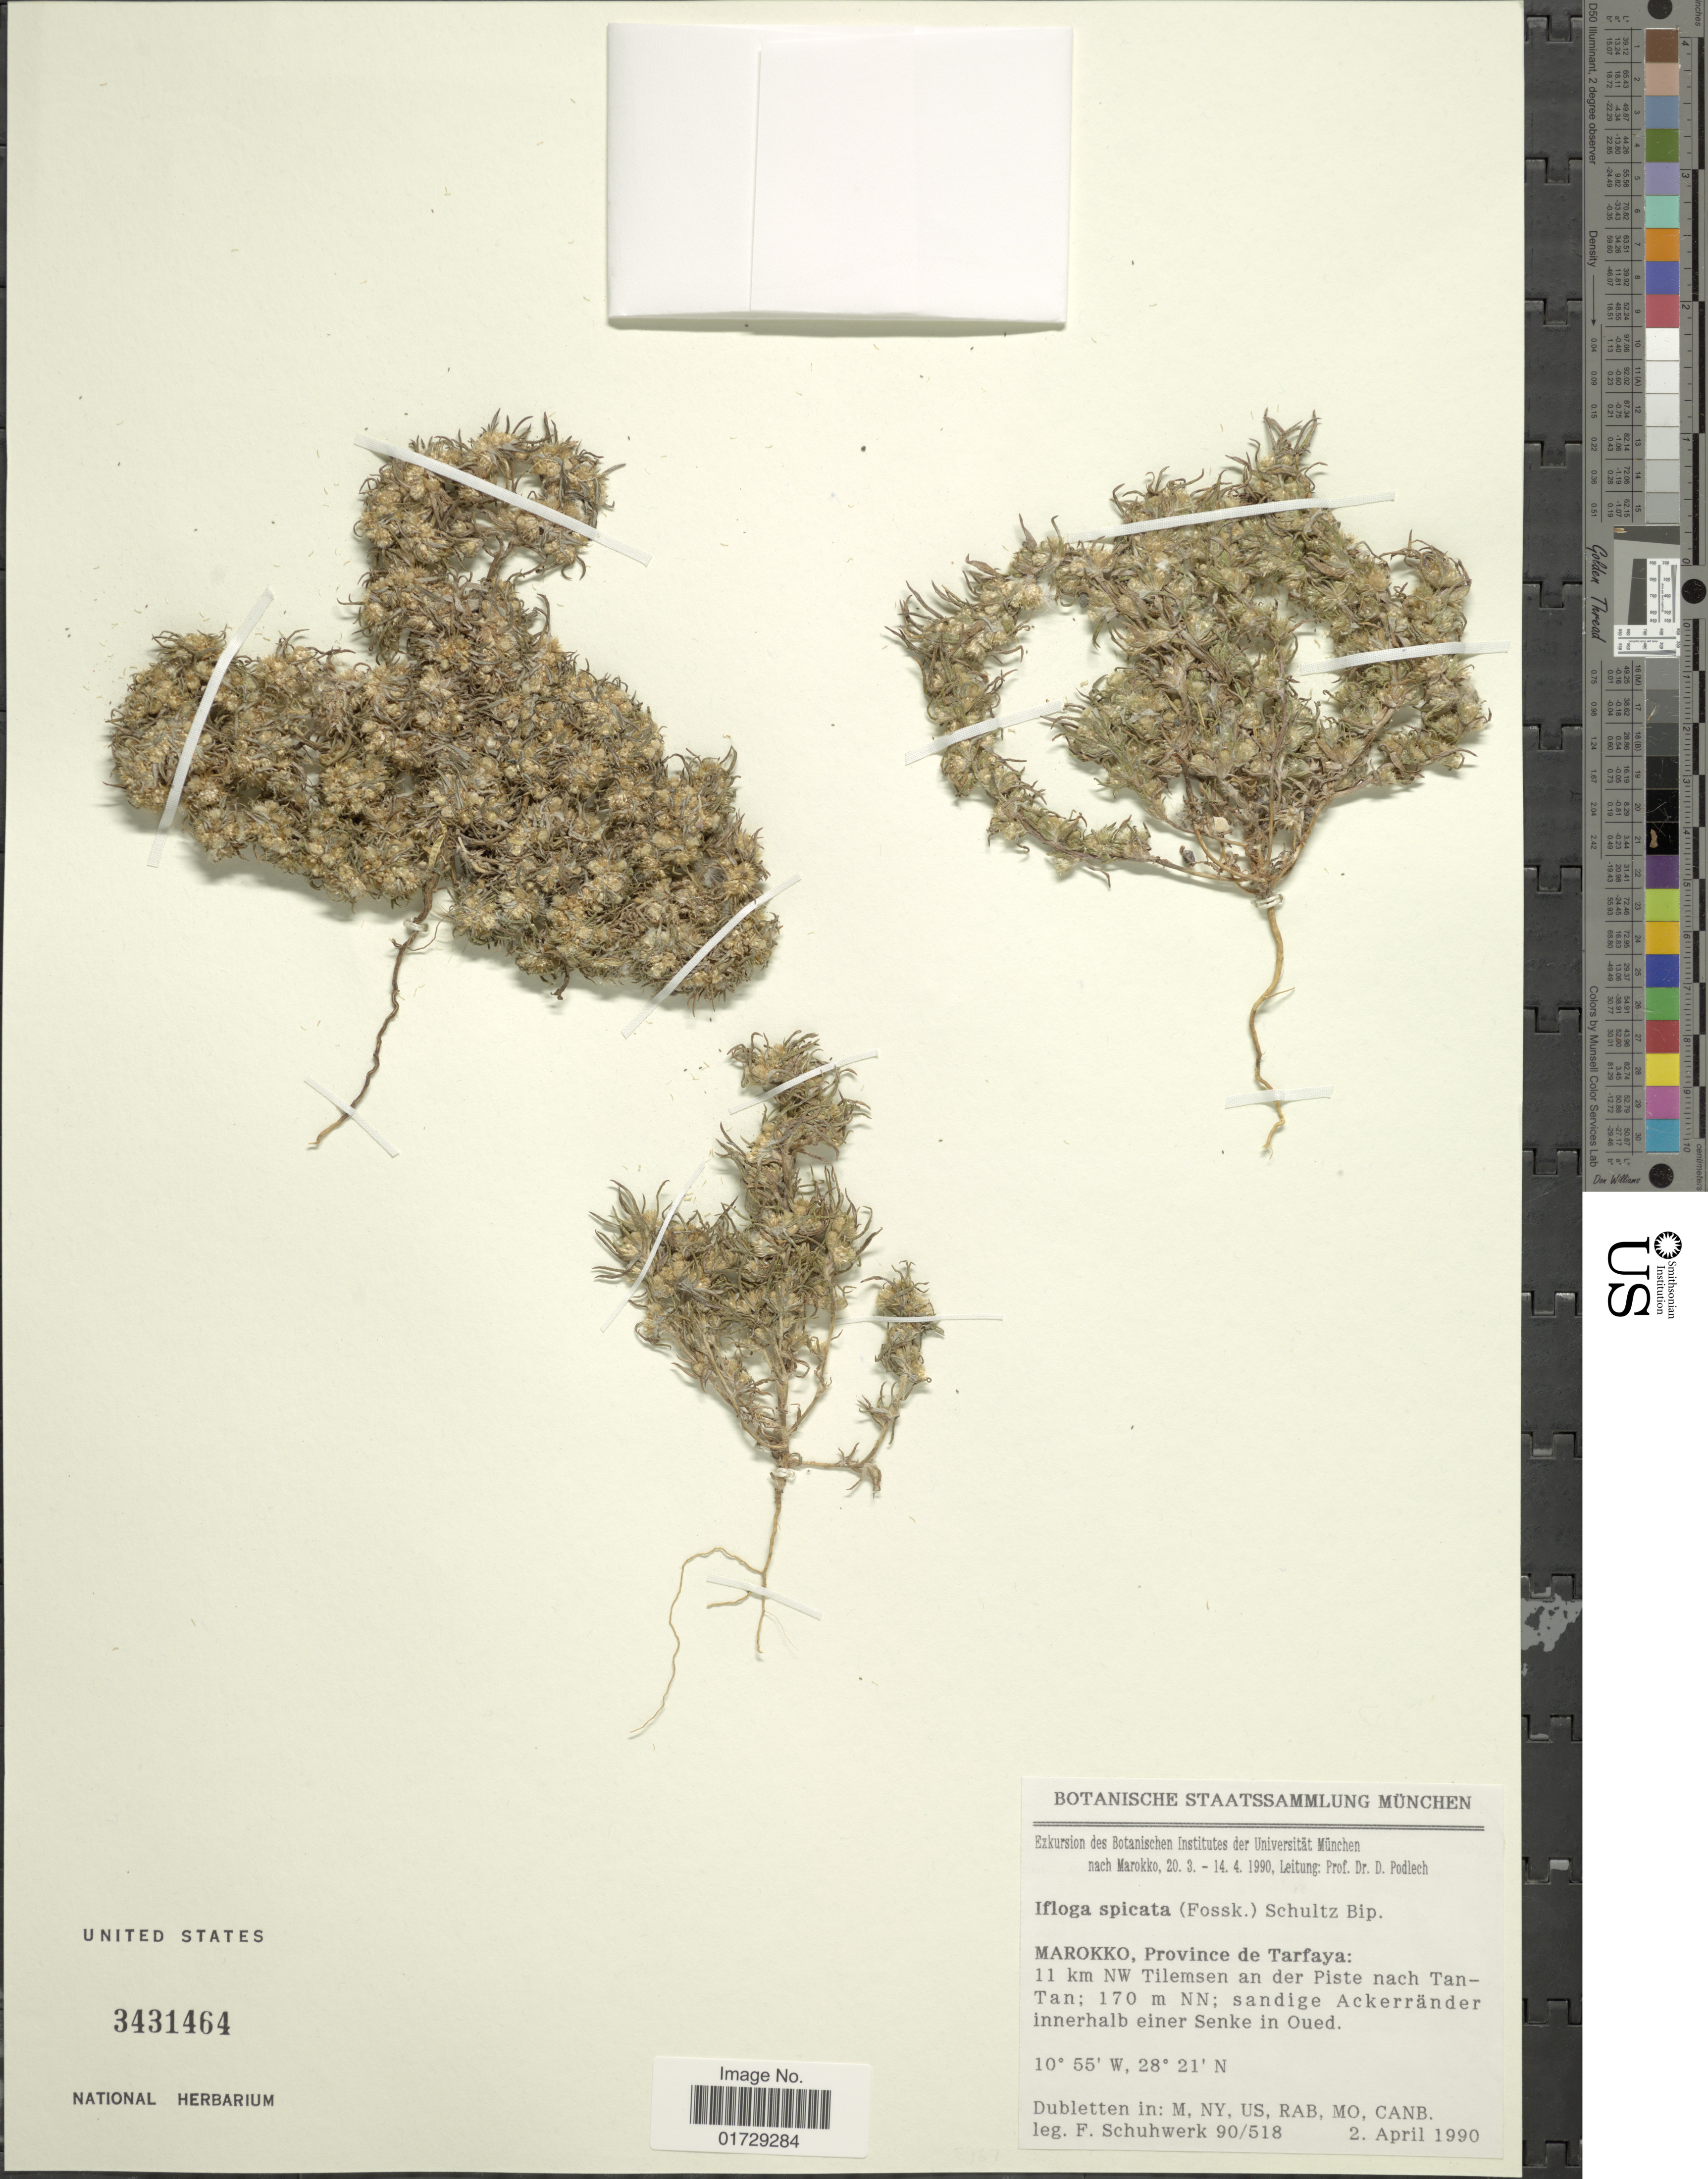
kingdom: Plantae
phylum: Tracheophyta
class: Magnoliopsida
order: Asterales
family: Asteraceae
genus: Ifloga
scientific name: Ifloga spicata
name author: (Forssk.) Sch. Bip.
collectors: Schuhwerk, F.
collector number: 90/518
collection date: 1990-04-02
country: Morocco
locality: Province de Tarfaya: 11 km NW Tilemsen an der Piste nach TanTan;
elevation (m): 170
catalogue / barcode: US 3431464